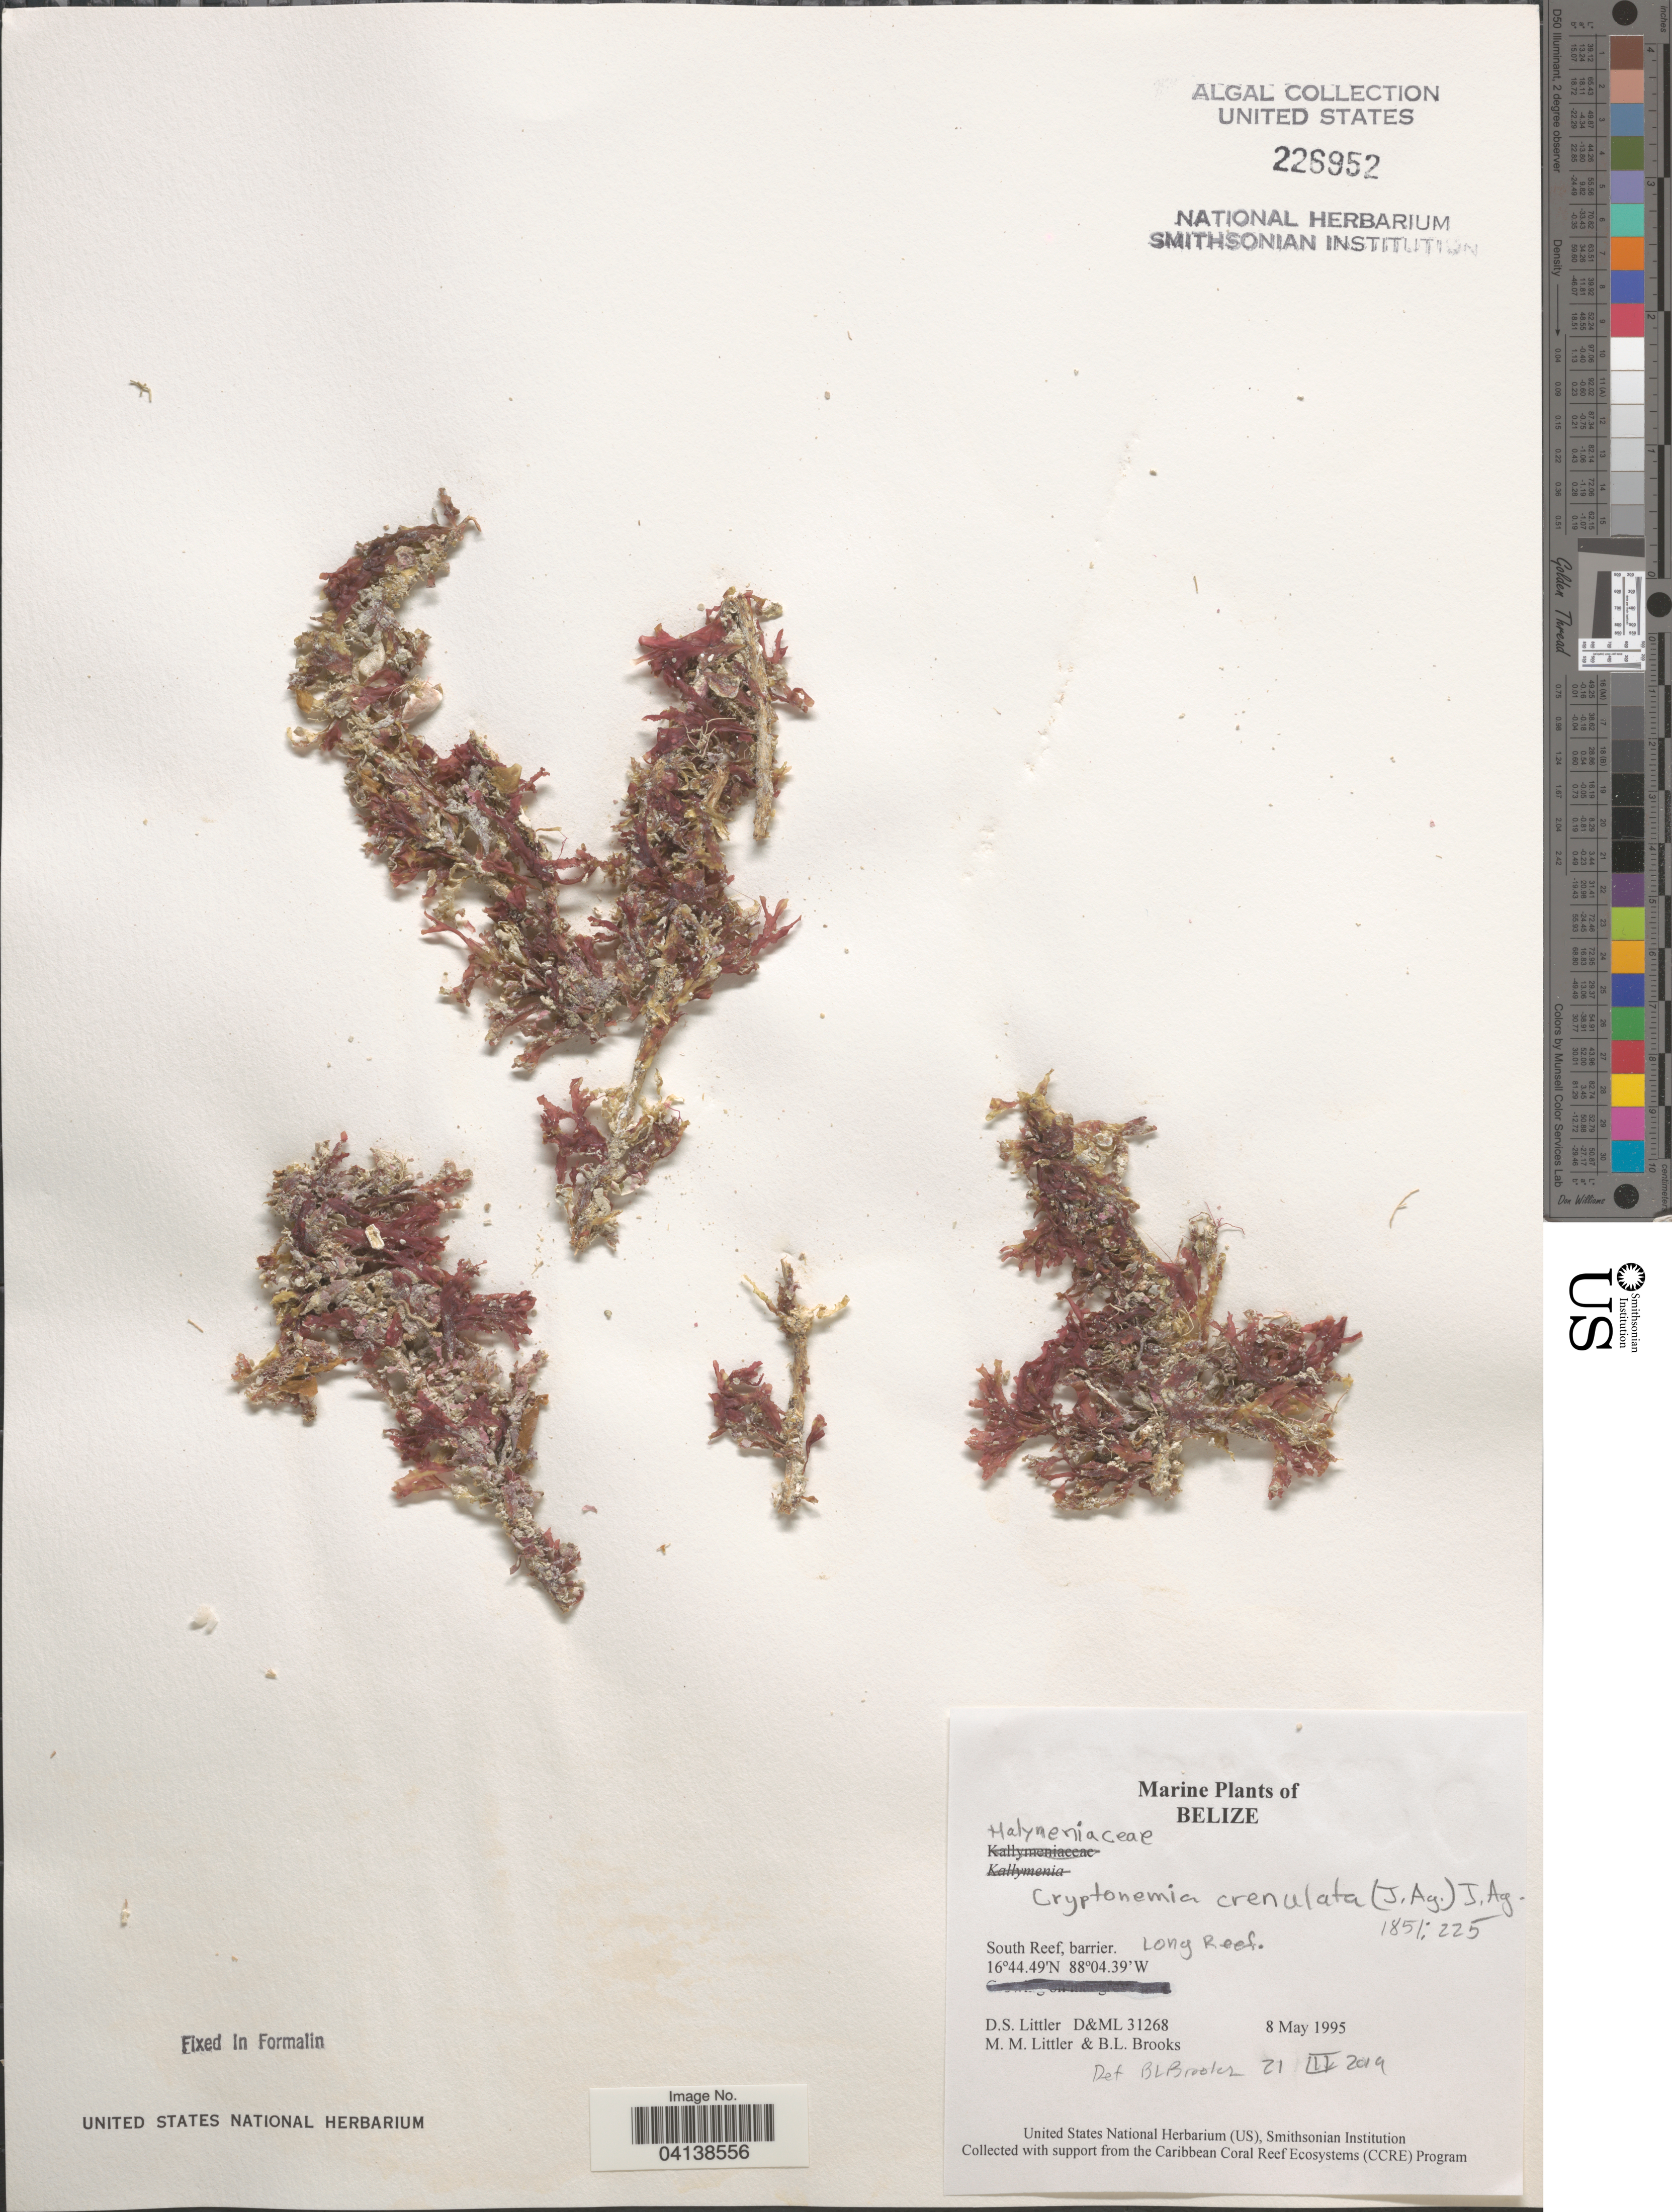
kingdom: Plantae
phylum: Rhodophyta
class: Florideophyceae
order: Halymeniales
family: Halymeniaceae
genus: Cryptonemia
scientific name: Cryptonemia crenulata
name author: (J. Agardh) J. Agardh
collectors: D. S. Littler & B. Brooks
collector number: D&ML31268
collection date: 1995-05-08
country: Belize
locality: South Reef, barrier. Long Reef.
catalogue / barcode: US 226952